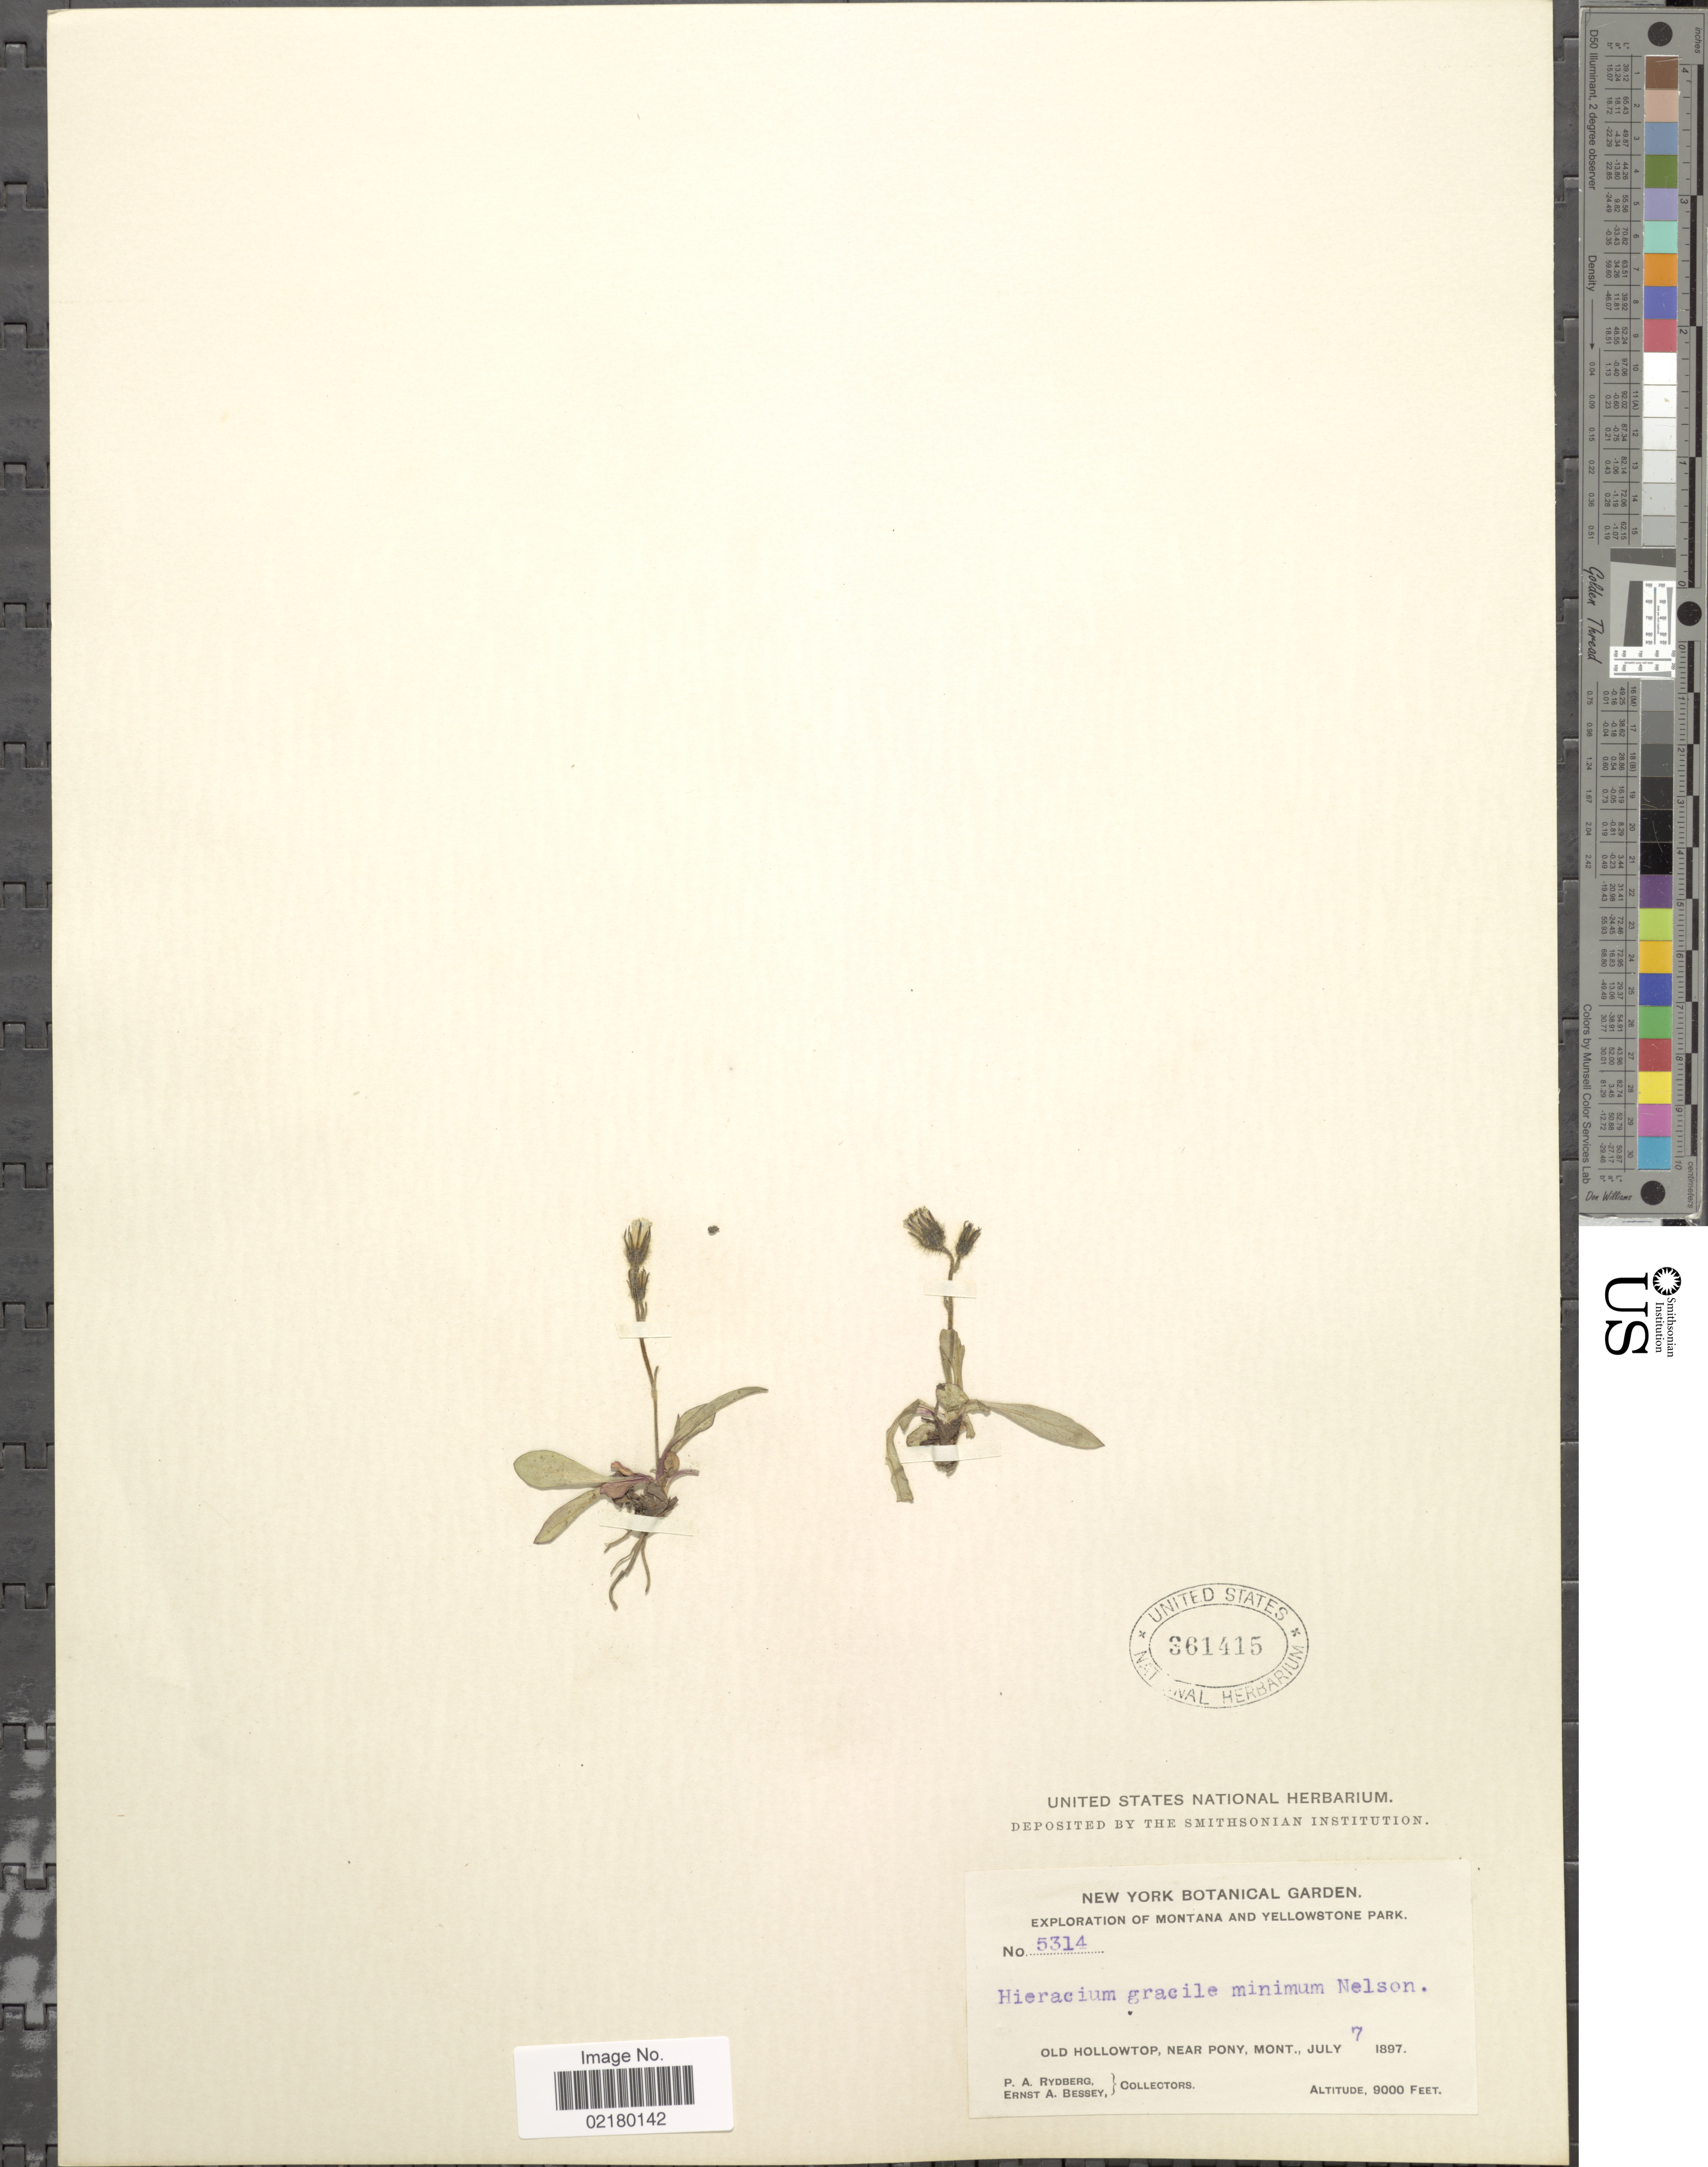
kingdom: Plantae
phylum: Tracheophyta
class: Magnoliopsida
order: Asterales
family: Asteraceae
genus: Hieracium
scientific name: Hieracium triste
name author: Willd. ex Spreng.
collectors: P. A. Rydberg & E. A. Bessey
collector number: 5314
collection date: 1897-07-07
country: United States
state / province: Montana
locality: Montana and Yellowstone Park, Old Hollowtop, near Pony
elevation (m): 2743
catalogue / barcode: US 361415